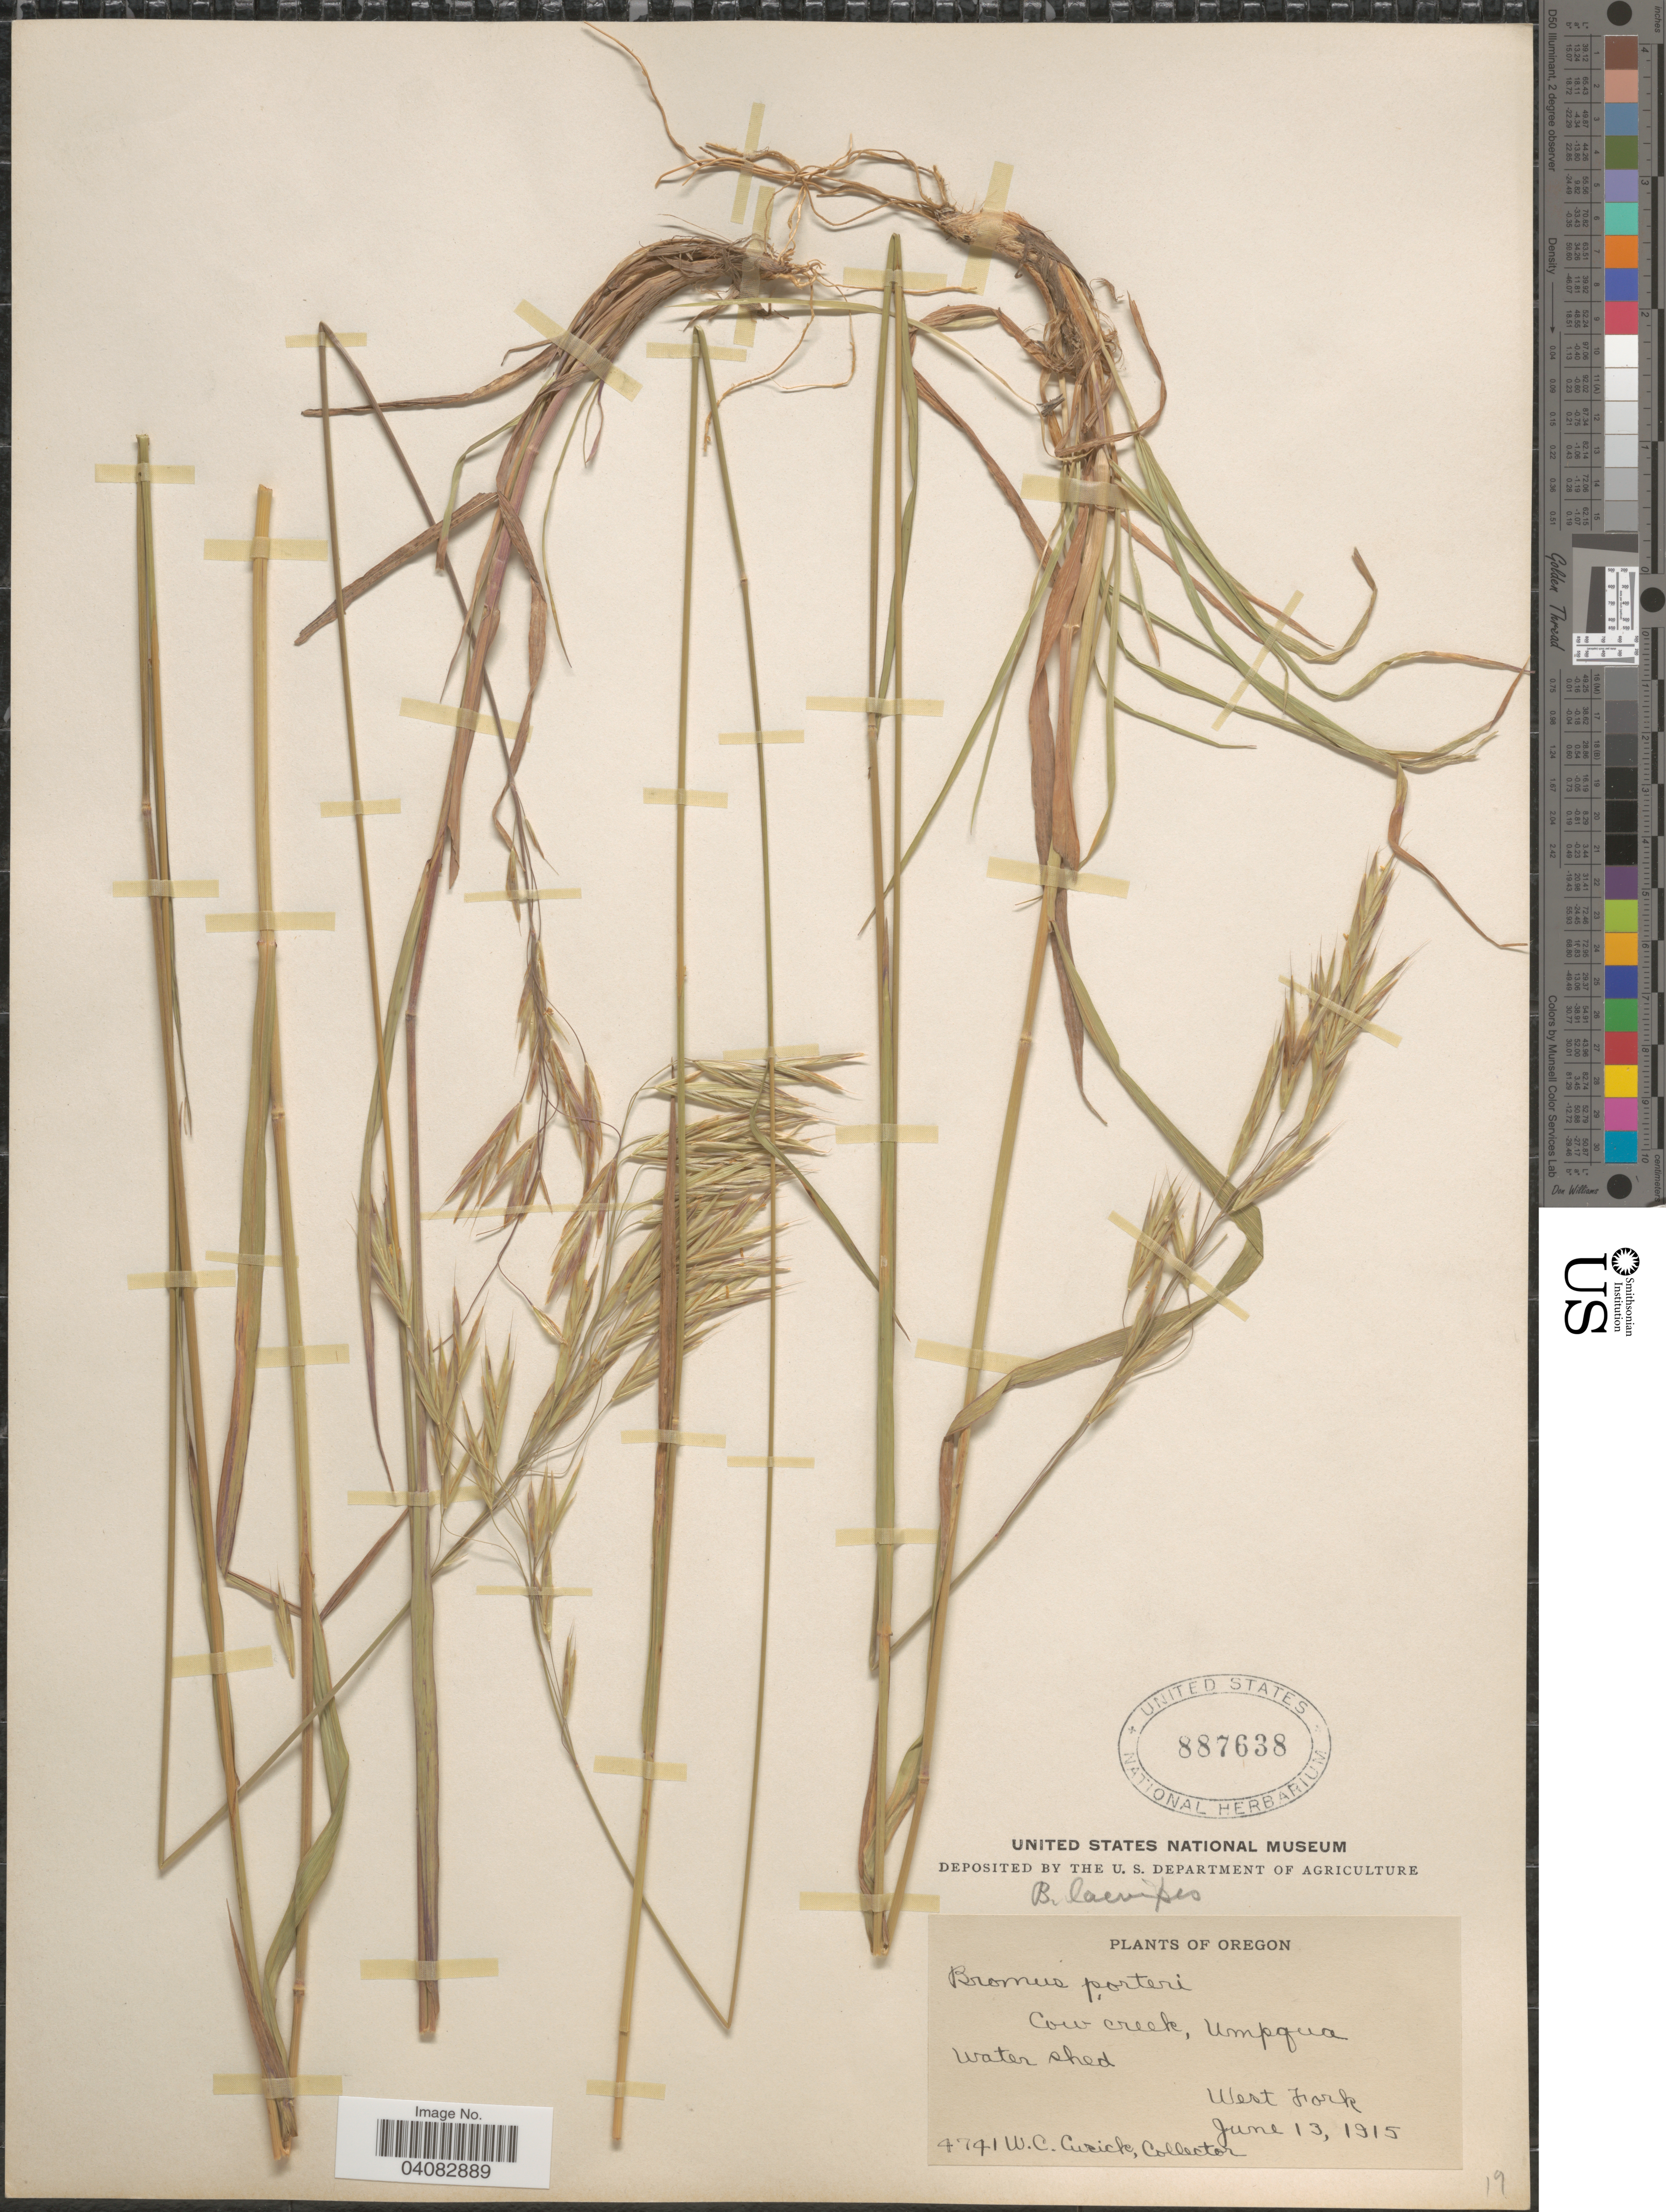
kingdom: Plantae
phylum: Tracheophyta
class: Liliopsida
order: Poales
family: Poaceae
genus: Bromus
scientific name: Bromus lanatipes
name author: (Shear) Rydb.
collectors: W. C. Cusick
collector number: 4741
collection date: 1915-06-13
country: United States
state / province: Oregon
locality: Cow creek, Umpqua water shed. West Fork.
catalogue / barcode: US 887638